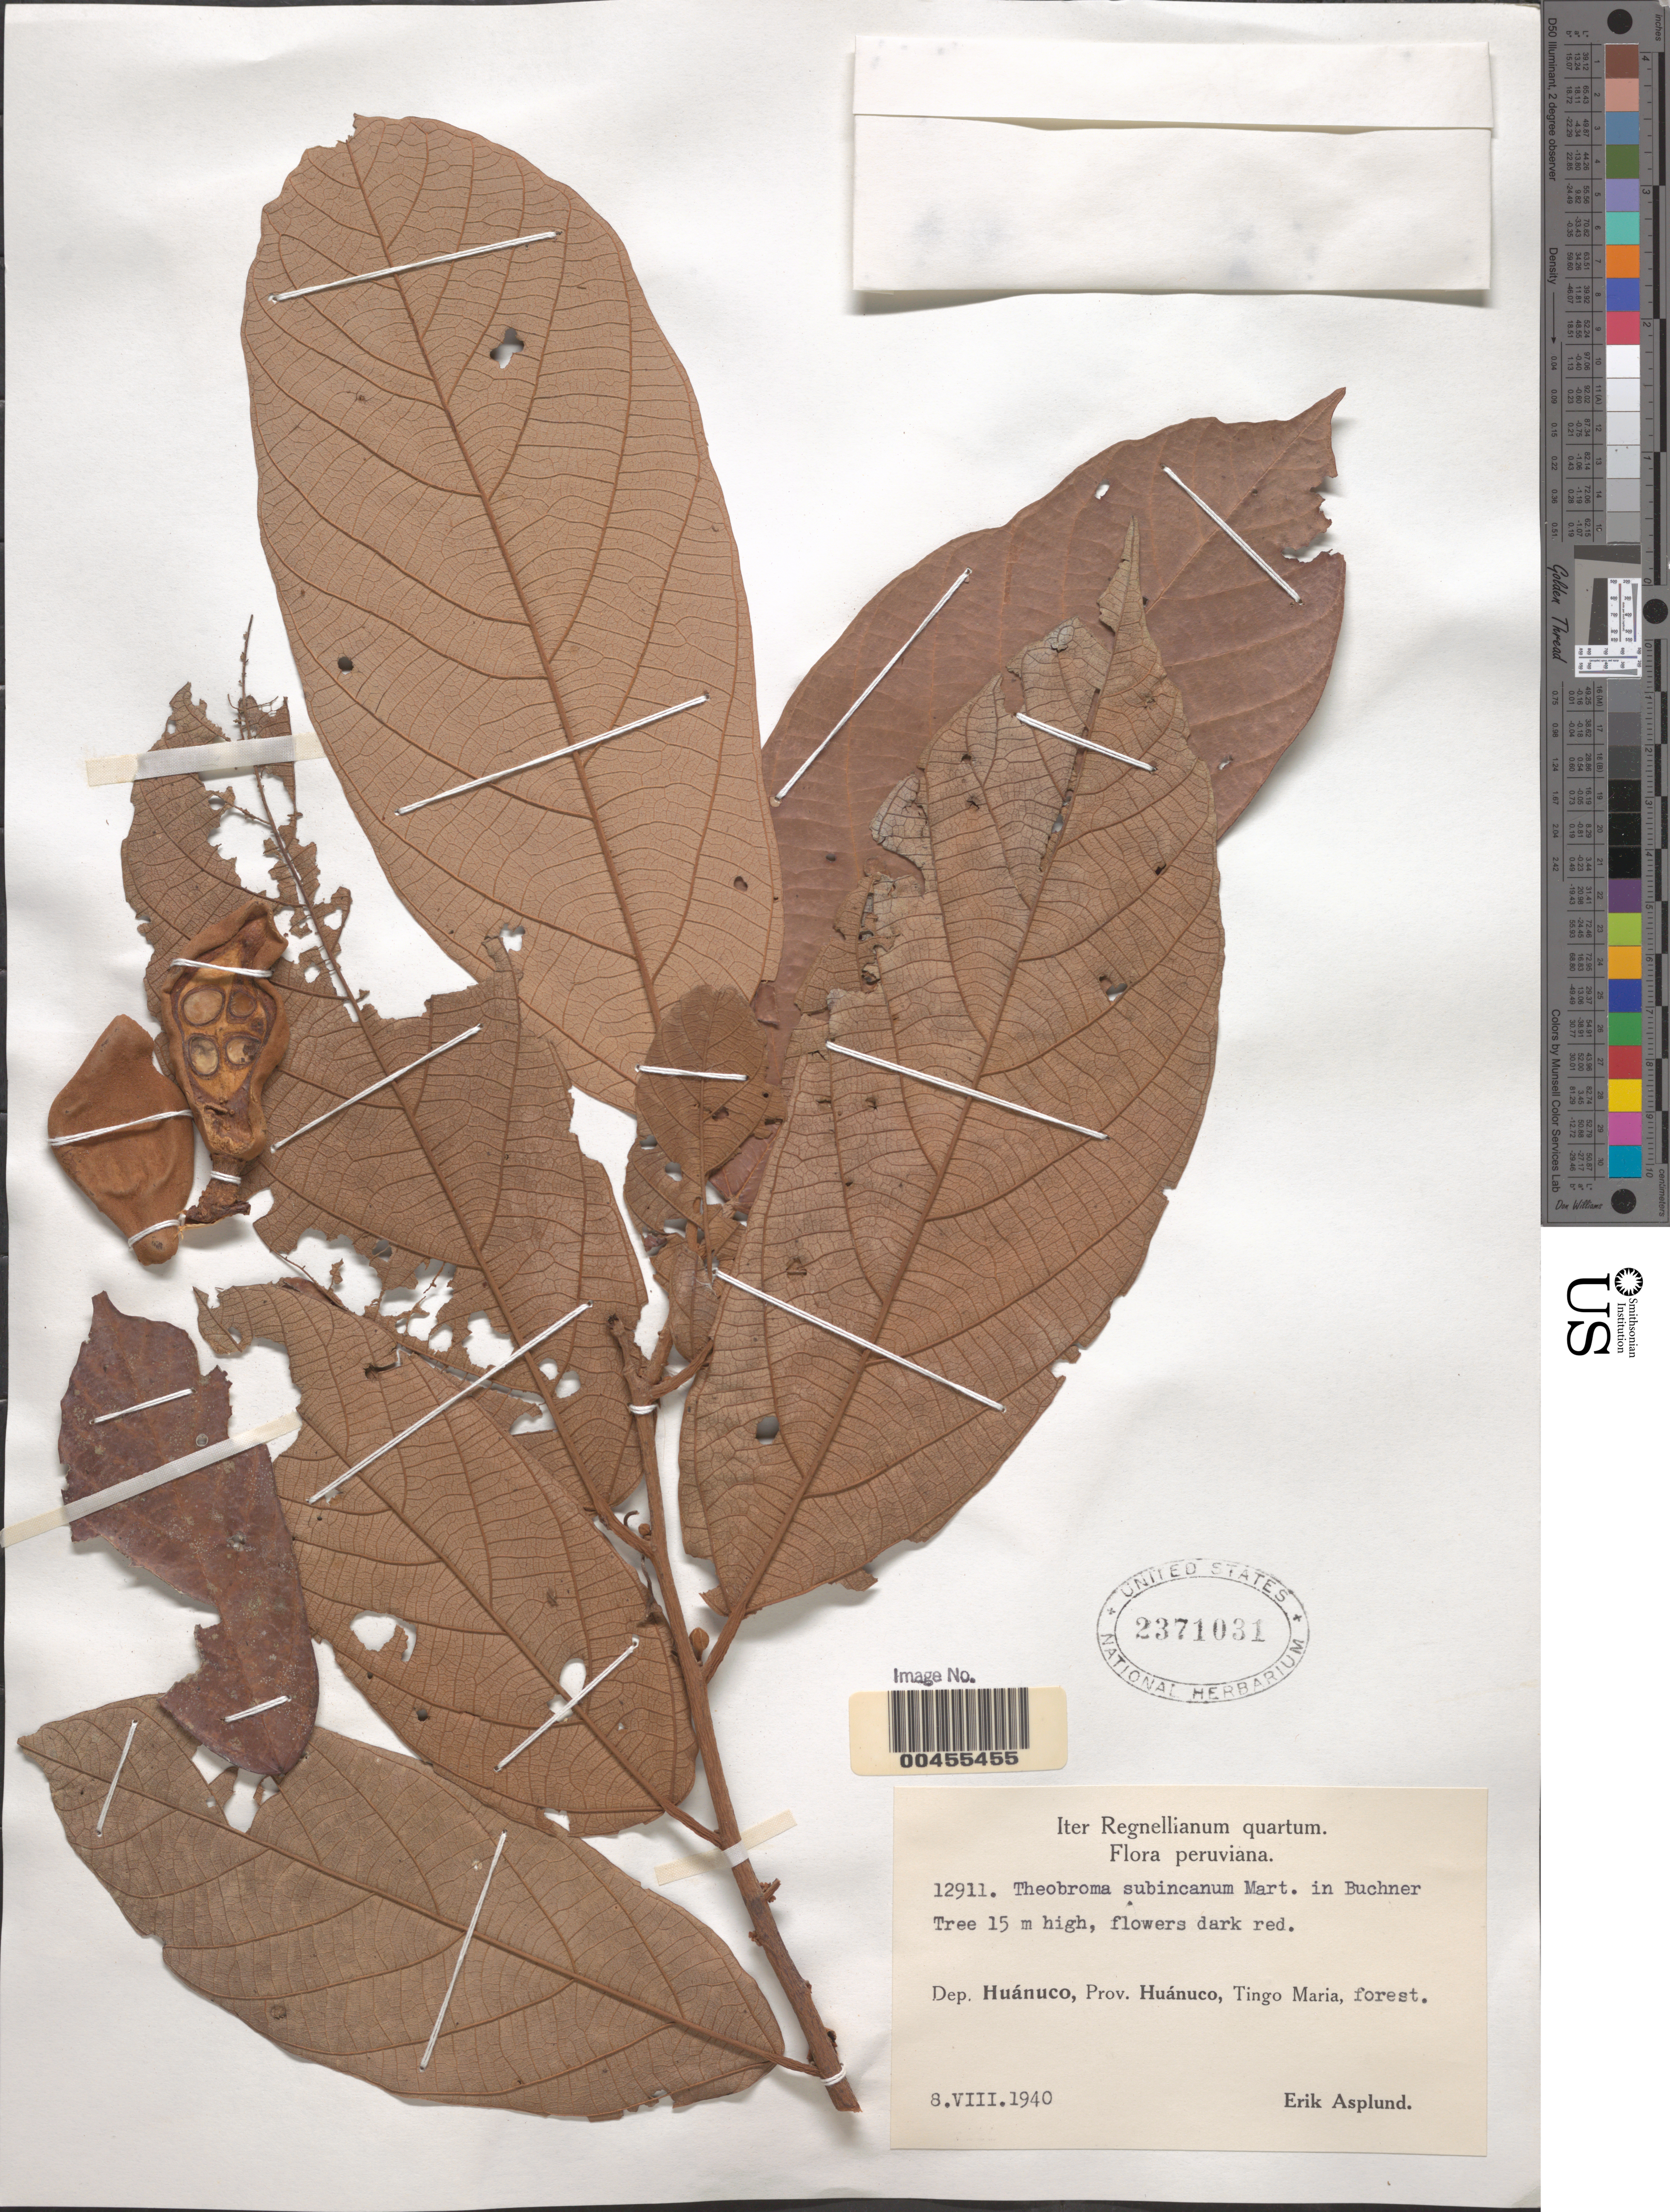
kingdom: Plantae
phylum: Tracheophyta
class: Magnoliopsida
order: Malvales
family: Malvaceae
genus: Theobroma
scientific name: Theobroma subincanum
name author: Mart.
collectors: E. Asplund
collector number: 12911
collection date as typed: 08 Aug 1940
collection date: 1940-08-08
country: Peru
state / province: Huánuco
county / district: Leoncio Prado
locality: Tingo María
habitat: forest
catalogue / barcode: US 2371031